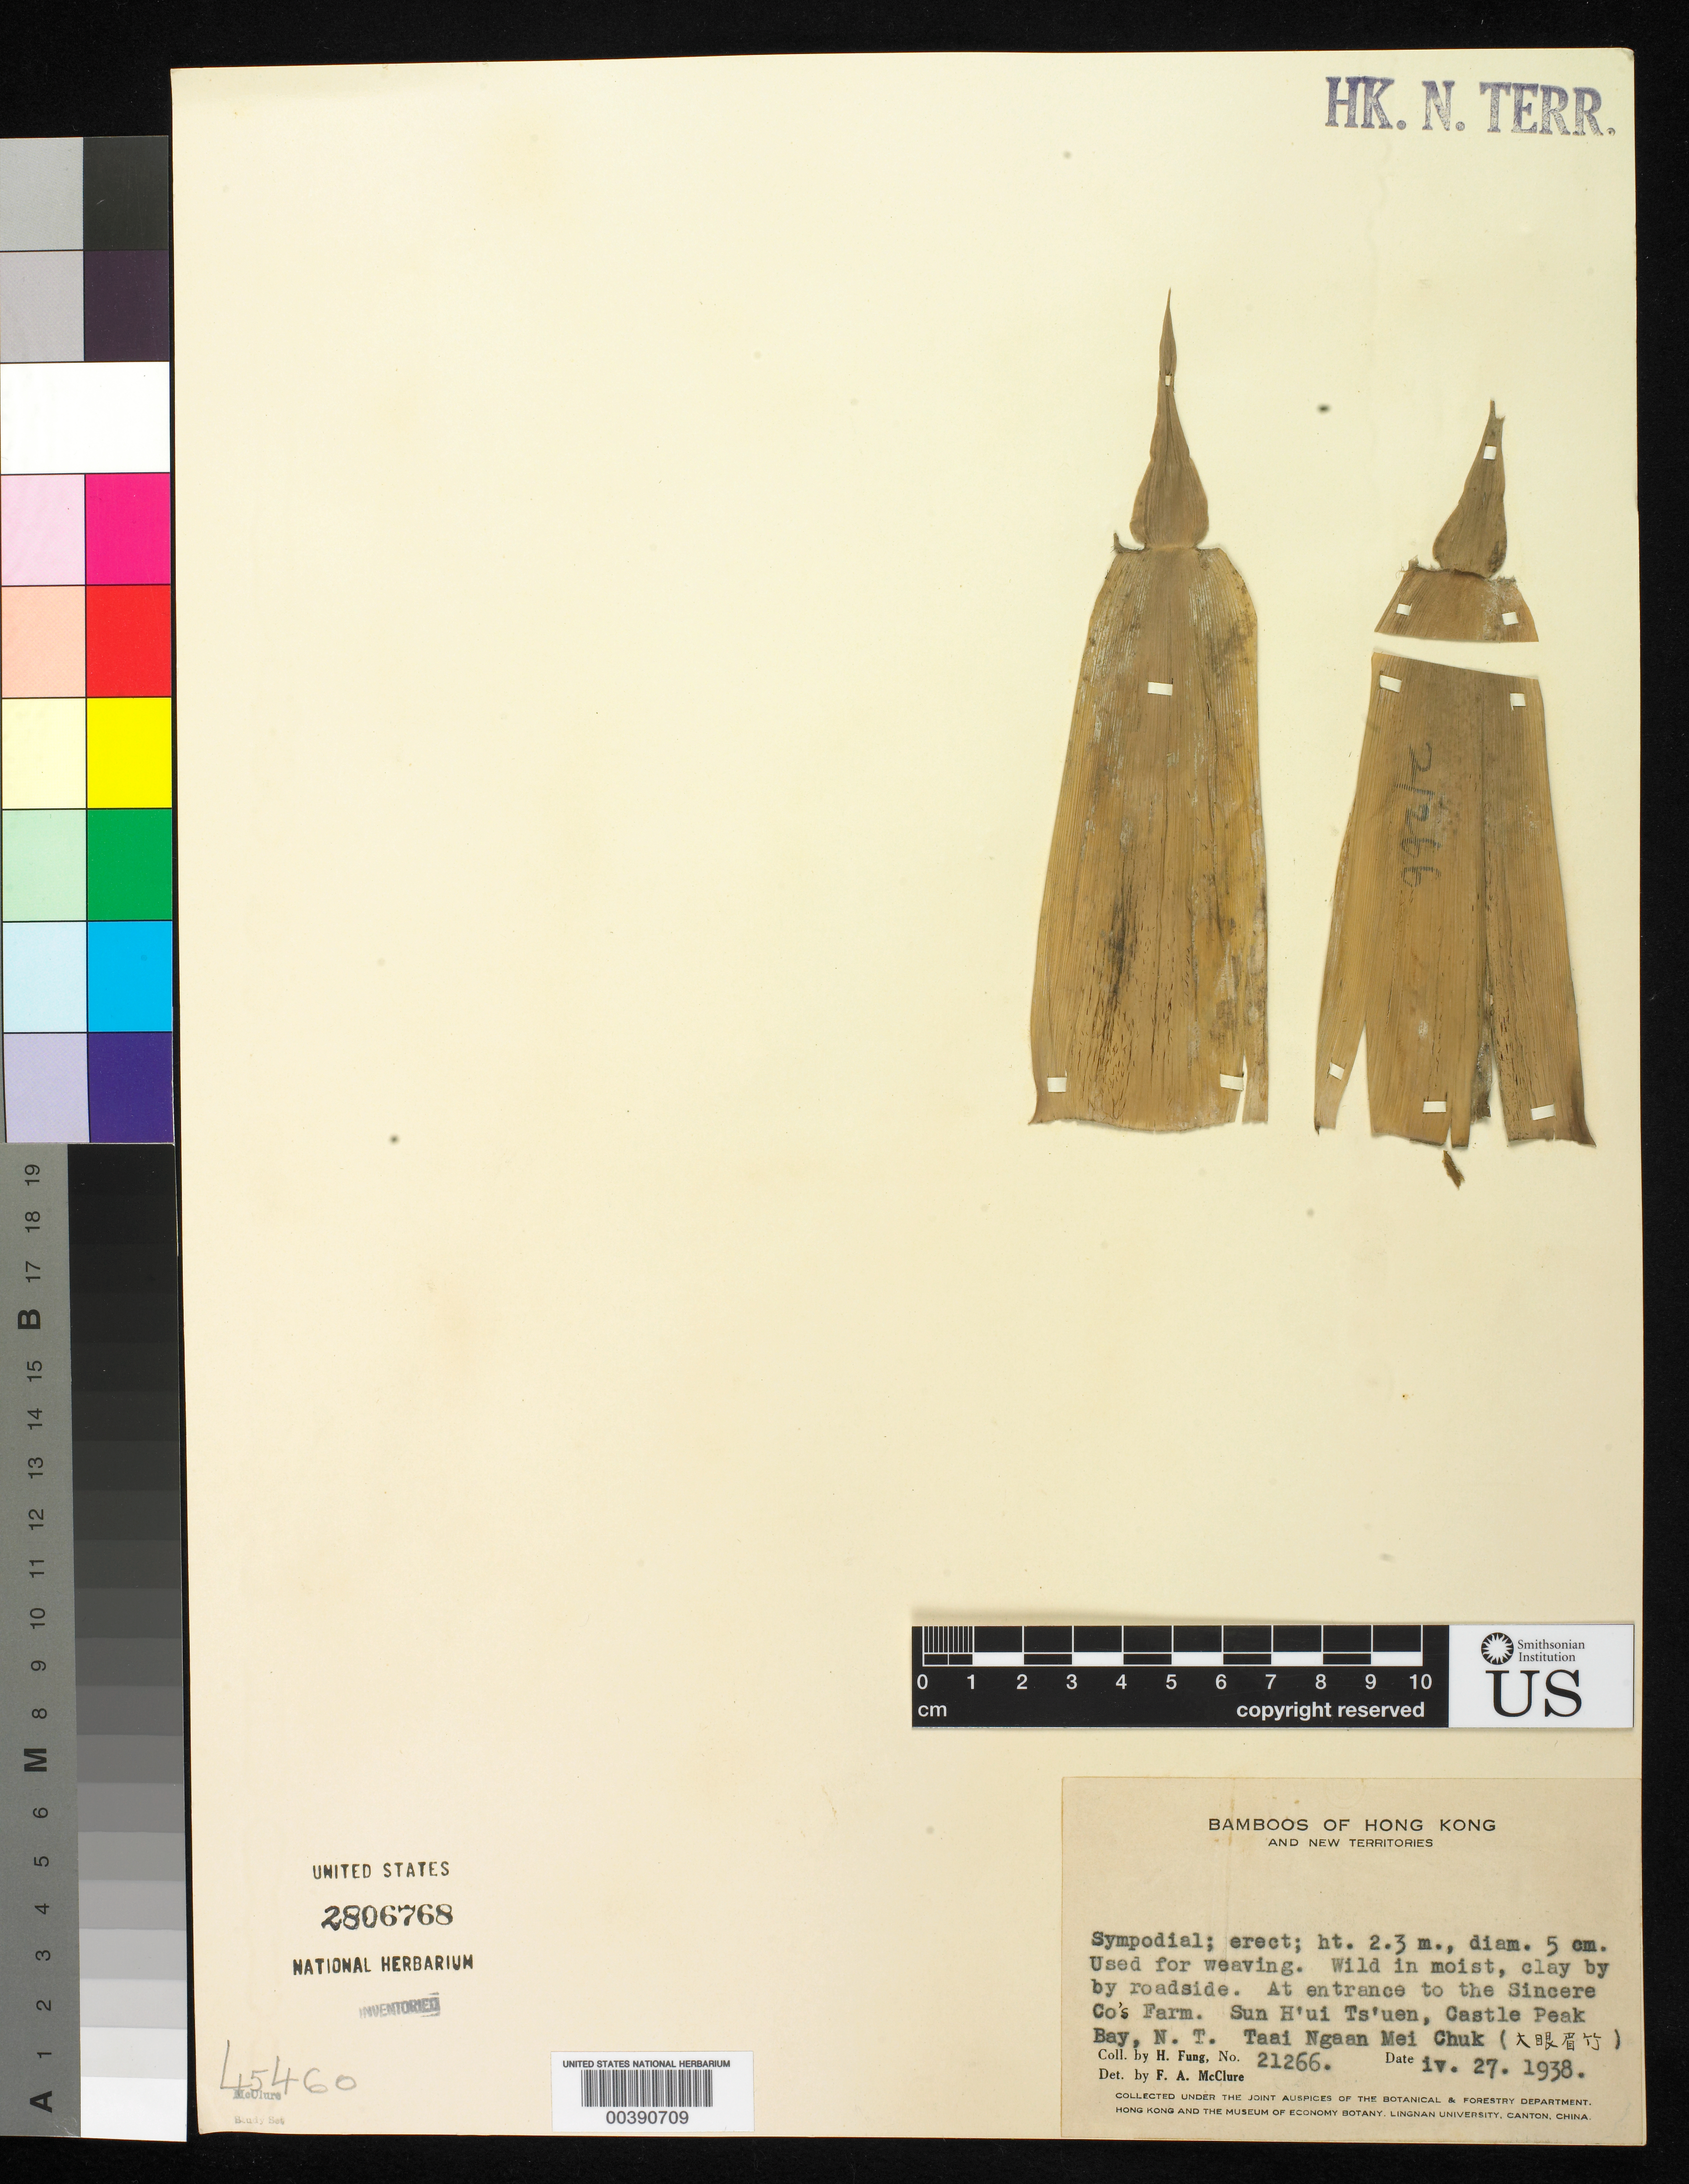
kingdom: Plantae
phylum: Tracheophyta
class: Liliopsida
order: Poales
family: Poaceae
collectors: H. L. Fung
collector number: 21266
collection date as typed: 27 Apr 1938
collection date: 1938-04-27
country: China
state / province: Hong Kong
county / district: New Territories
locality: Castle peak bay, sun h'ui ts'uen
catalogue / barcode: US 2806768